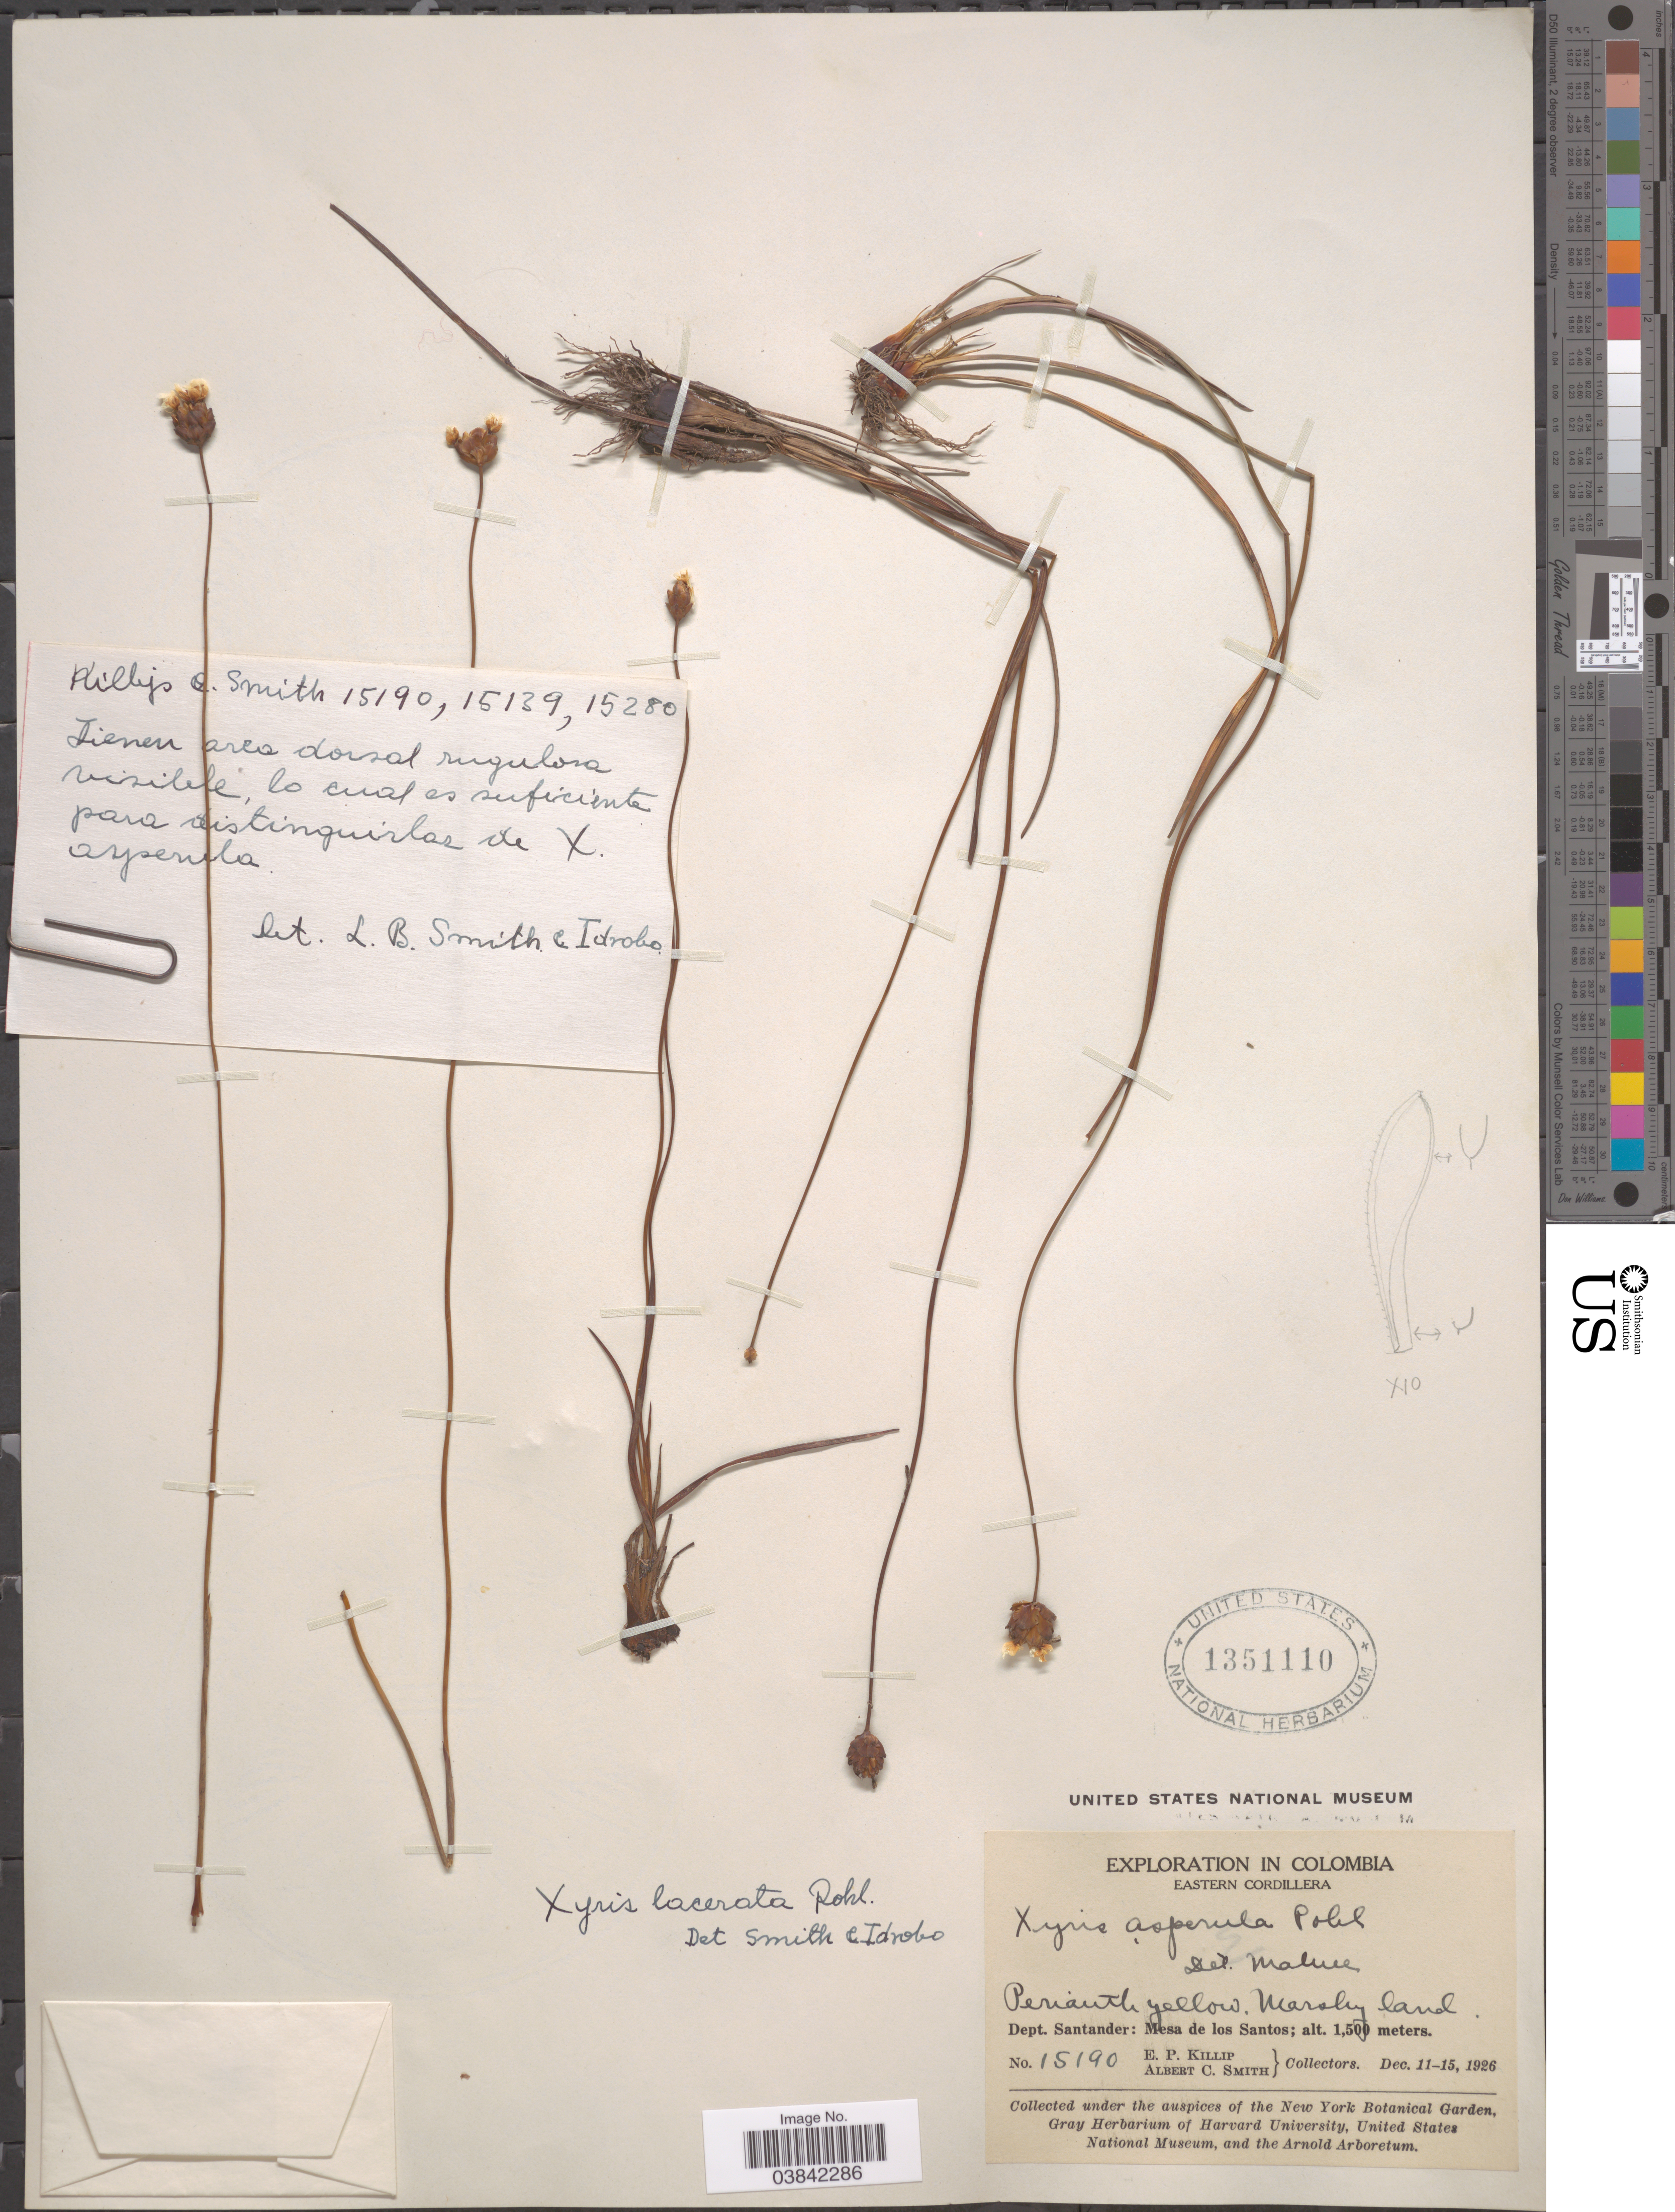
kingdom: Plantae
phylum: Tracheophyta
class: Liliopsida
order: Poales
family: Xyridaceae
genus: Xyris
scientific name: Xyris lacerata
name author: Pohl ex Seub.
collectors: E. P. Killip & A. C. Smith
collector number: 15190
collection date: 1926-12-11/1926-12-15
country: Colombia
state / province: Santander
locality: Eastern Cordillera. Dept. Santander: Mesa de los Santos.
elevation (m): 1500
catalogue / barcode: US 1351110